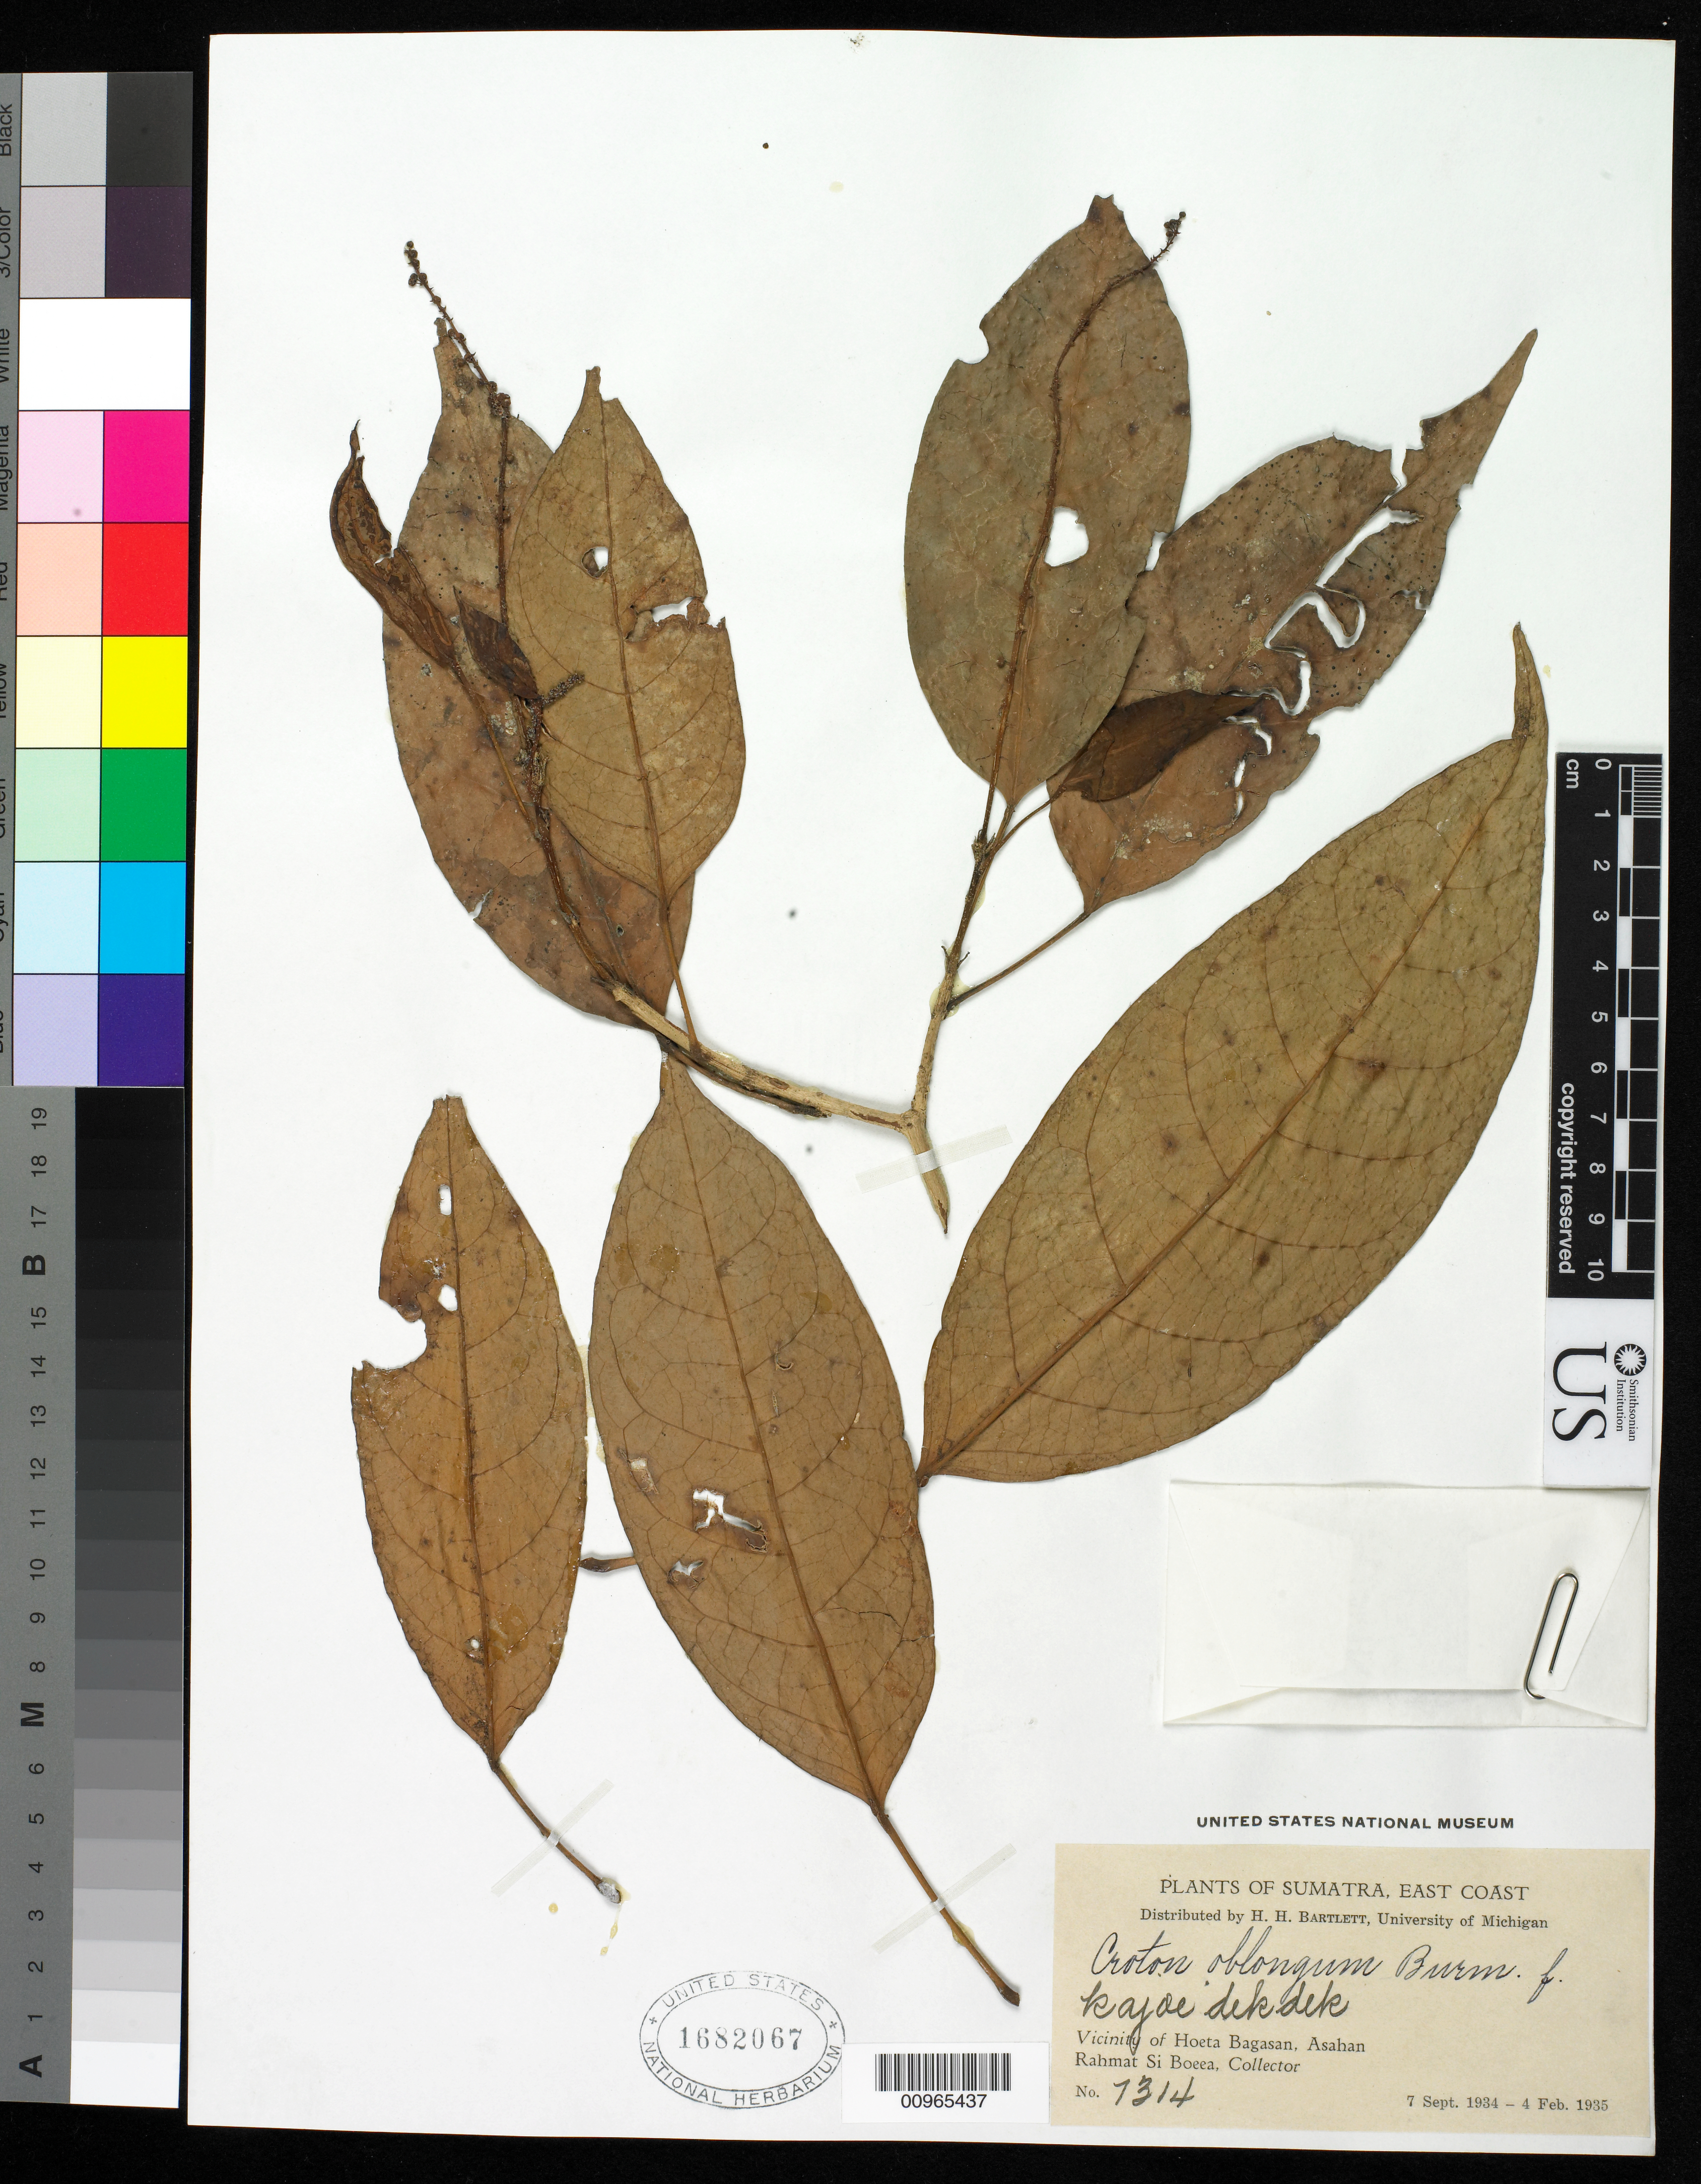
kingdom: Plantae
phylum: Tracheophyta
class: Magnoliopsida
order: Malpighiales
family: Euphorbiaceae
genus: Croton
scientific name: Croton oblongus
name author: Burm. f.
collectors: Rahmat Si Boeea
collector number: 7314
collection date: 1934-09-07/1935-02-04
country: Indonesia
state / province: Sumatra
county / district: Sumatera Utara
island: Sumatra I.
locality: (East Coast) Vicinity of Hoeta Bagasan, Asahan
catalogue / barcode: US 1682067